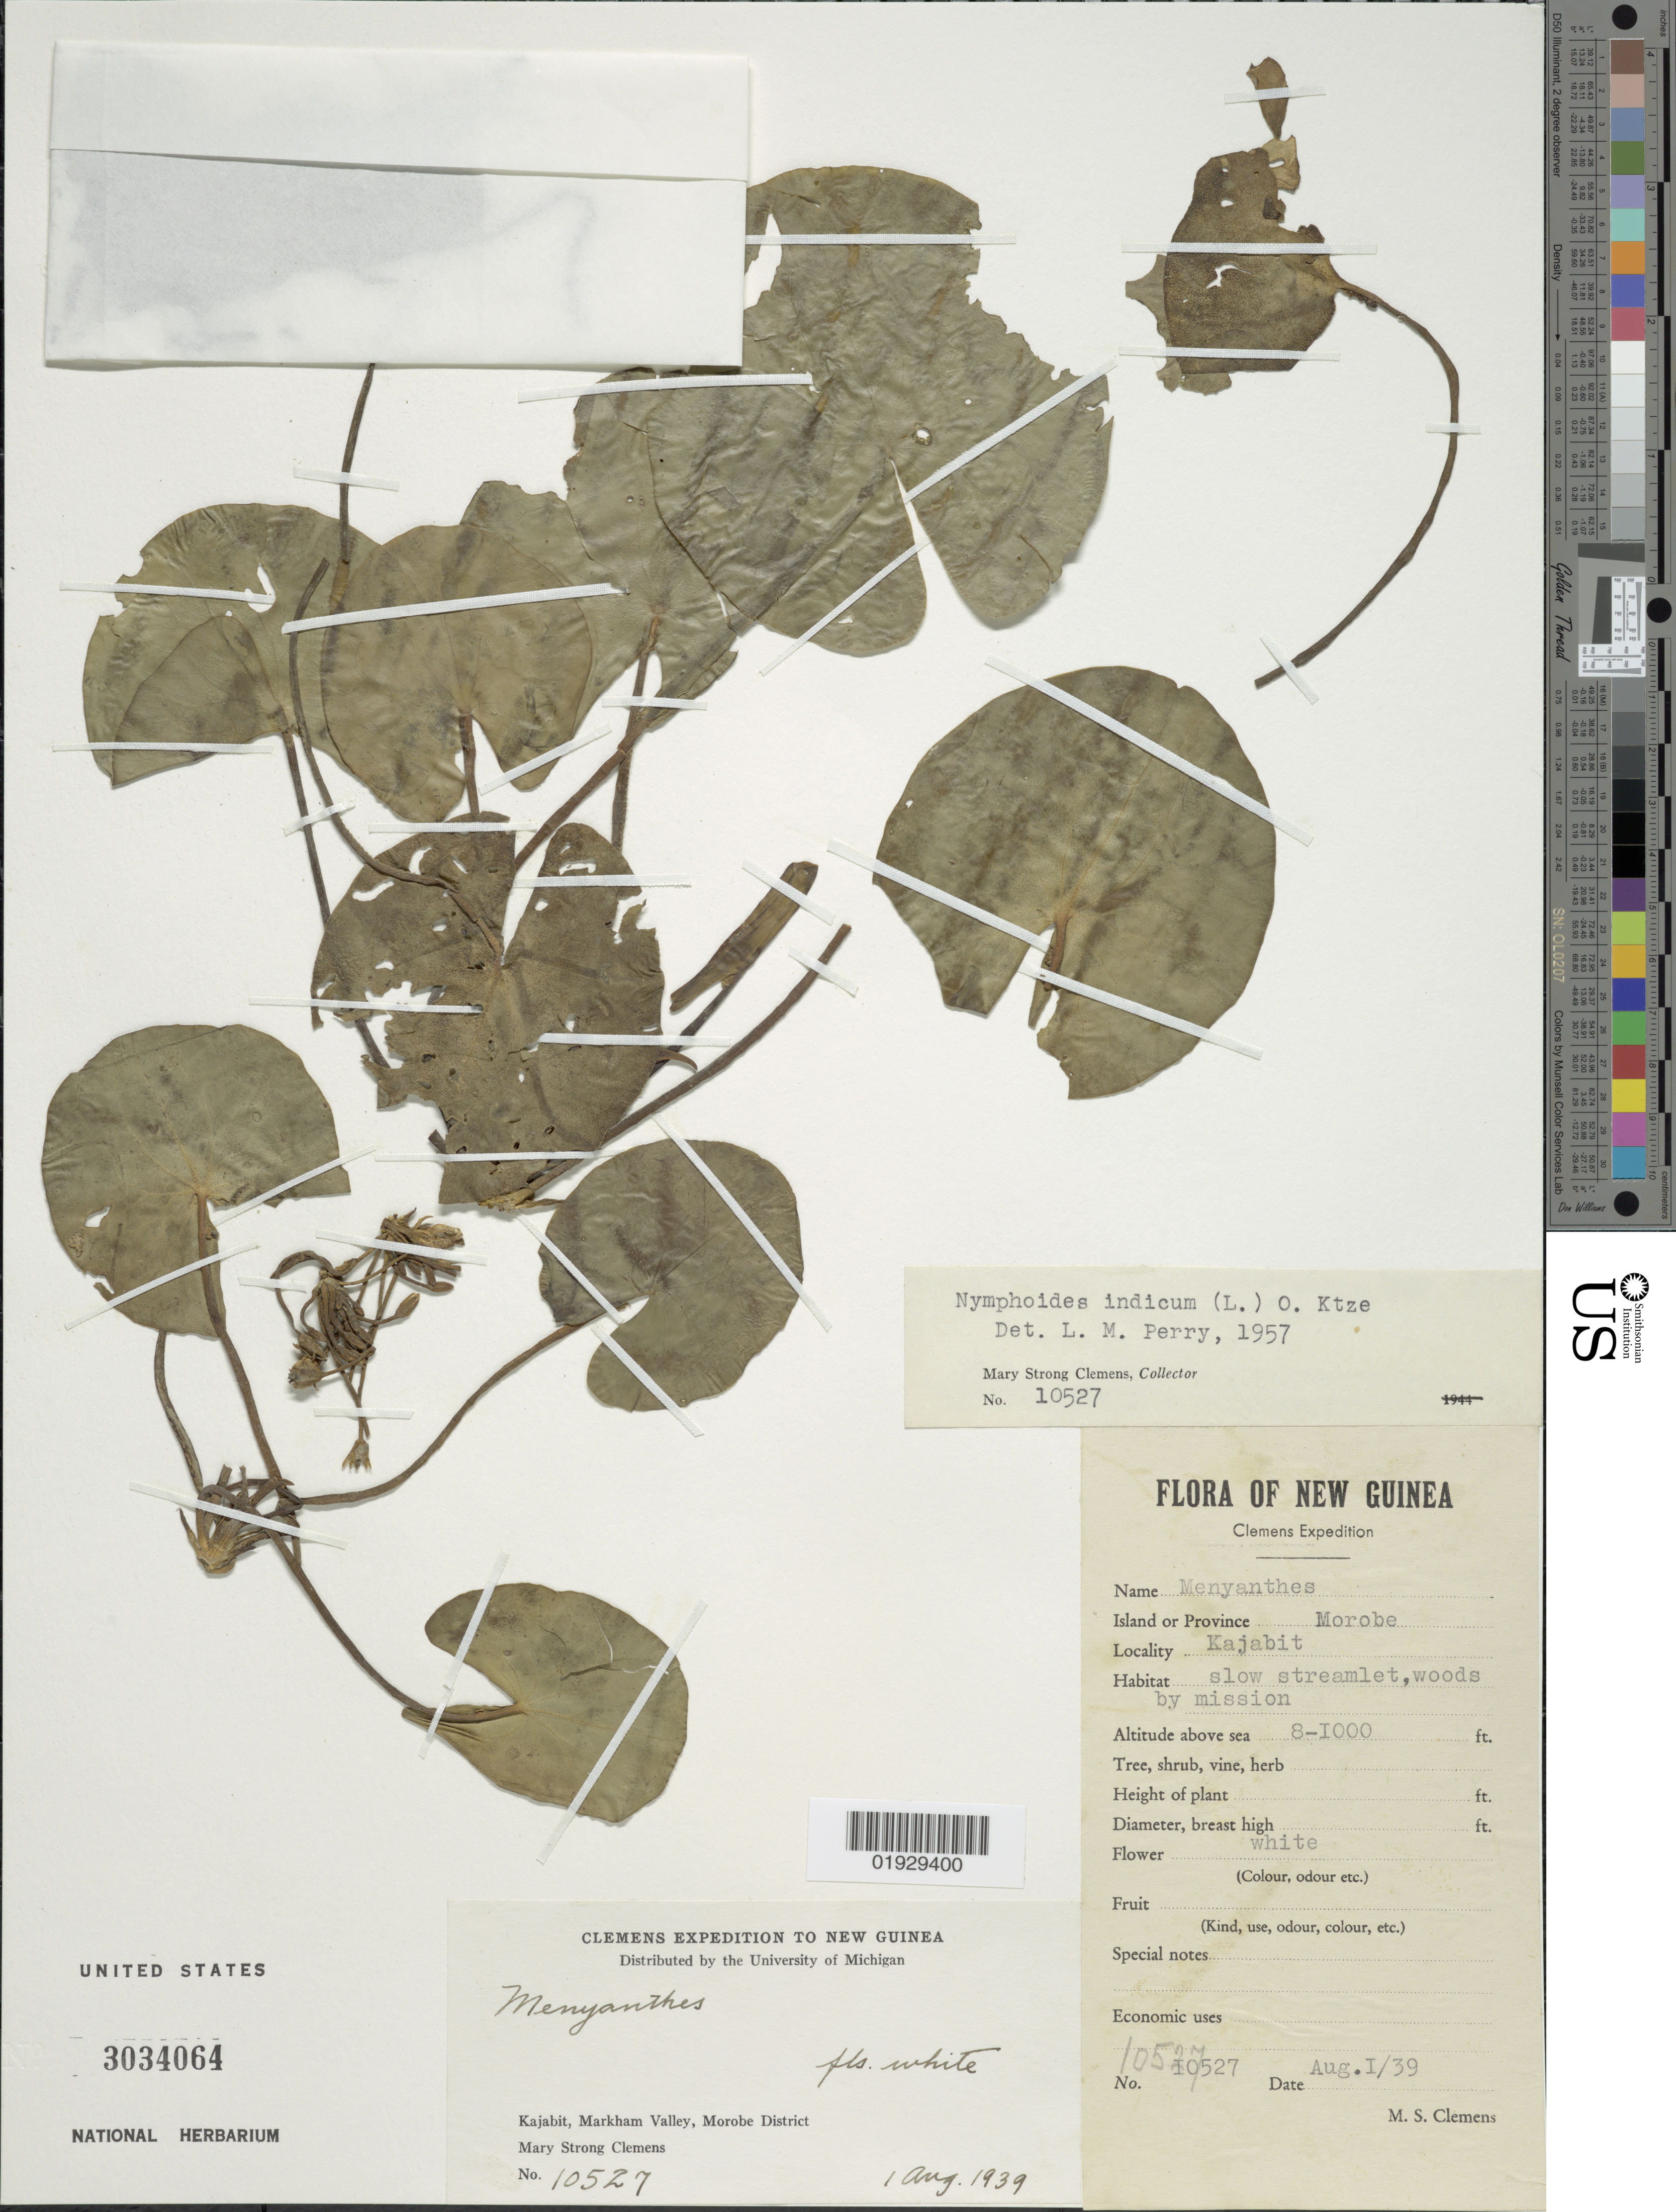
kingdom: Plantae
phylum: Tracheophyta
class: Magnoliopsida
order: Asterales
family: Menyanthaceae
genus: Nymphoides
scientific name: Nymphoides indica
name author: (L.) Kuntze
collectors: M. S. Clemens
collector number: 10527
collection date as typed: Transcribed d/m/y: 1/8/39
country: Papua New Guinea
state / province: Morobe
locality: Island or Province Morobe. Kajabit. Markham Valley.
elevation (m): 244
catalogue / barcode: US 3034064